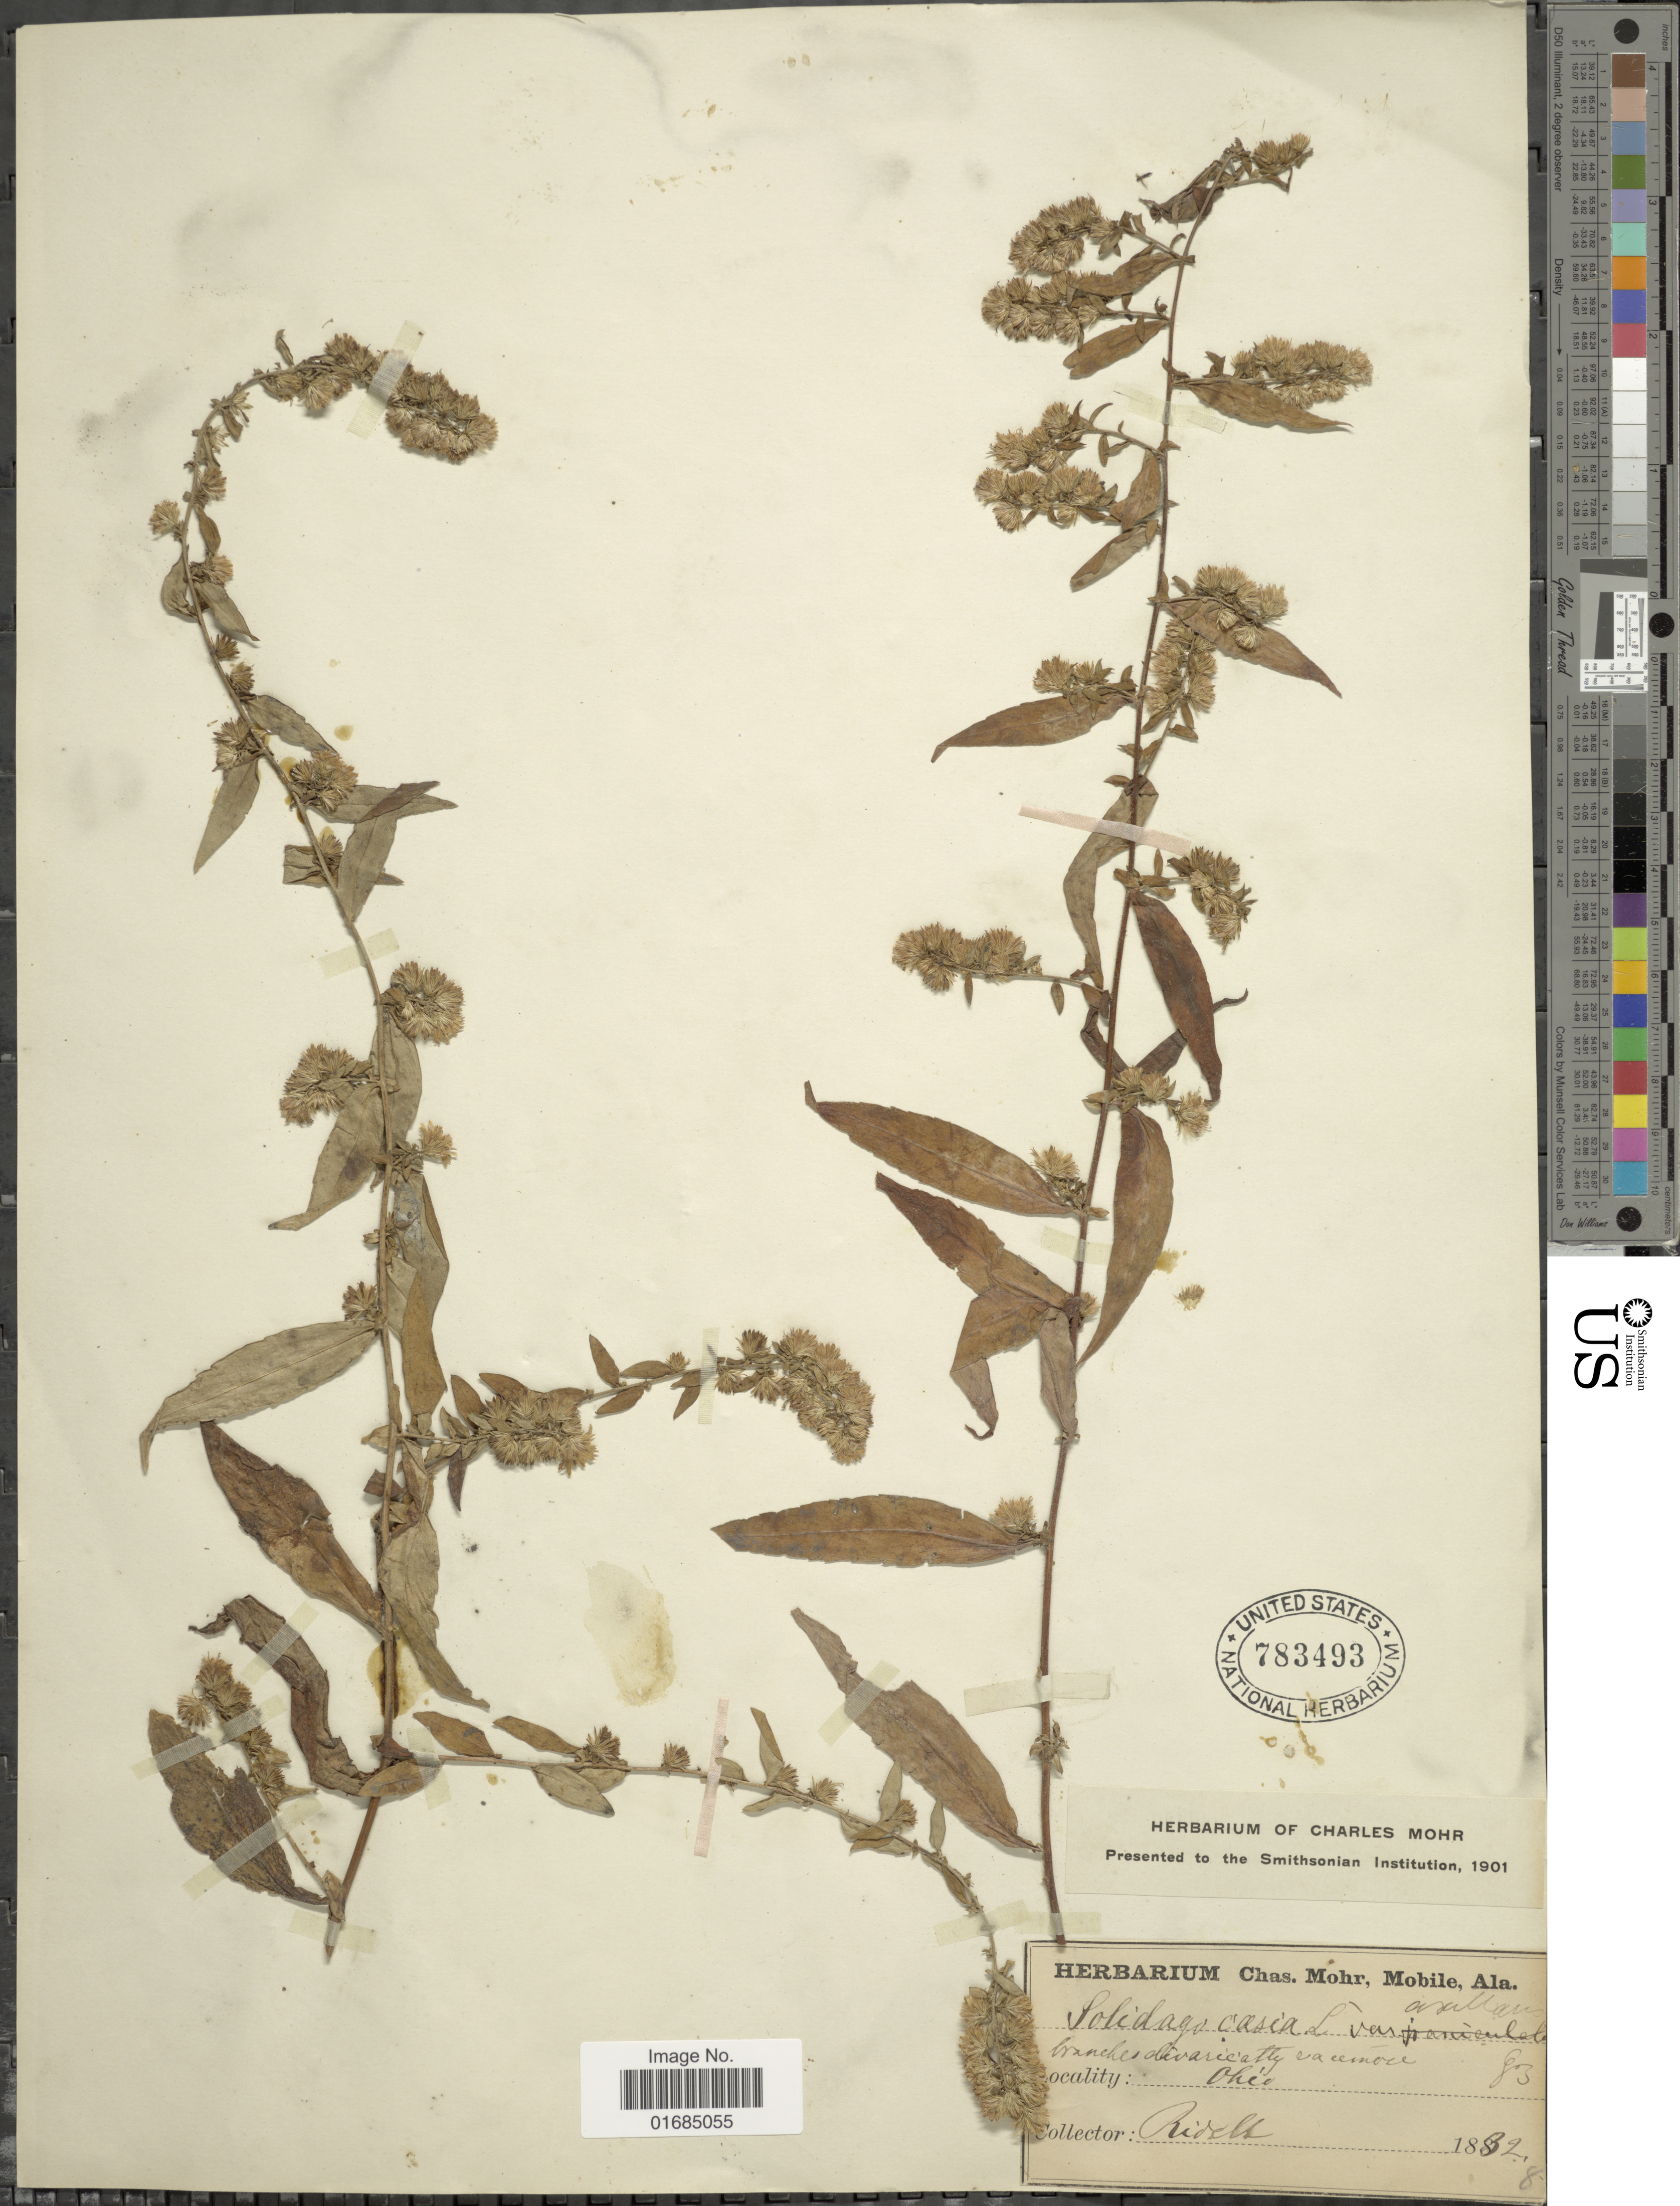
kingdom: Plantae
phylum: Tracheophyta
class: Magnoliopsida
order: Asterales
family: Asteraceae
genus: Solidago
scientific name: Solidago caesia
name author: L.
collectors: -. Ridell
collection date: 1882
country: United States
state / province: Ohio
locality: Ohio.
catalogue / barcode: US 783493